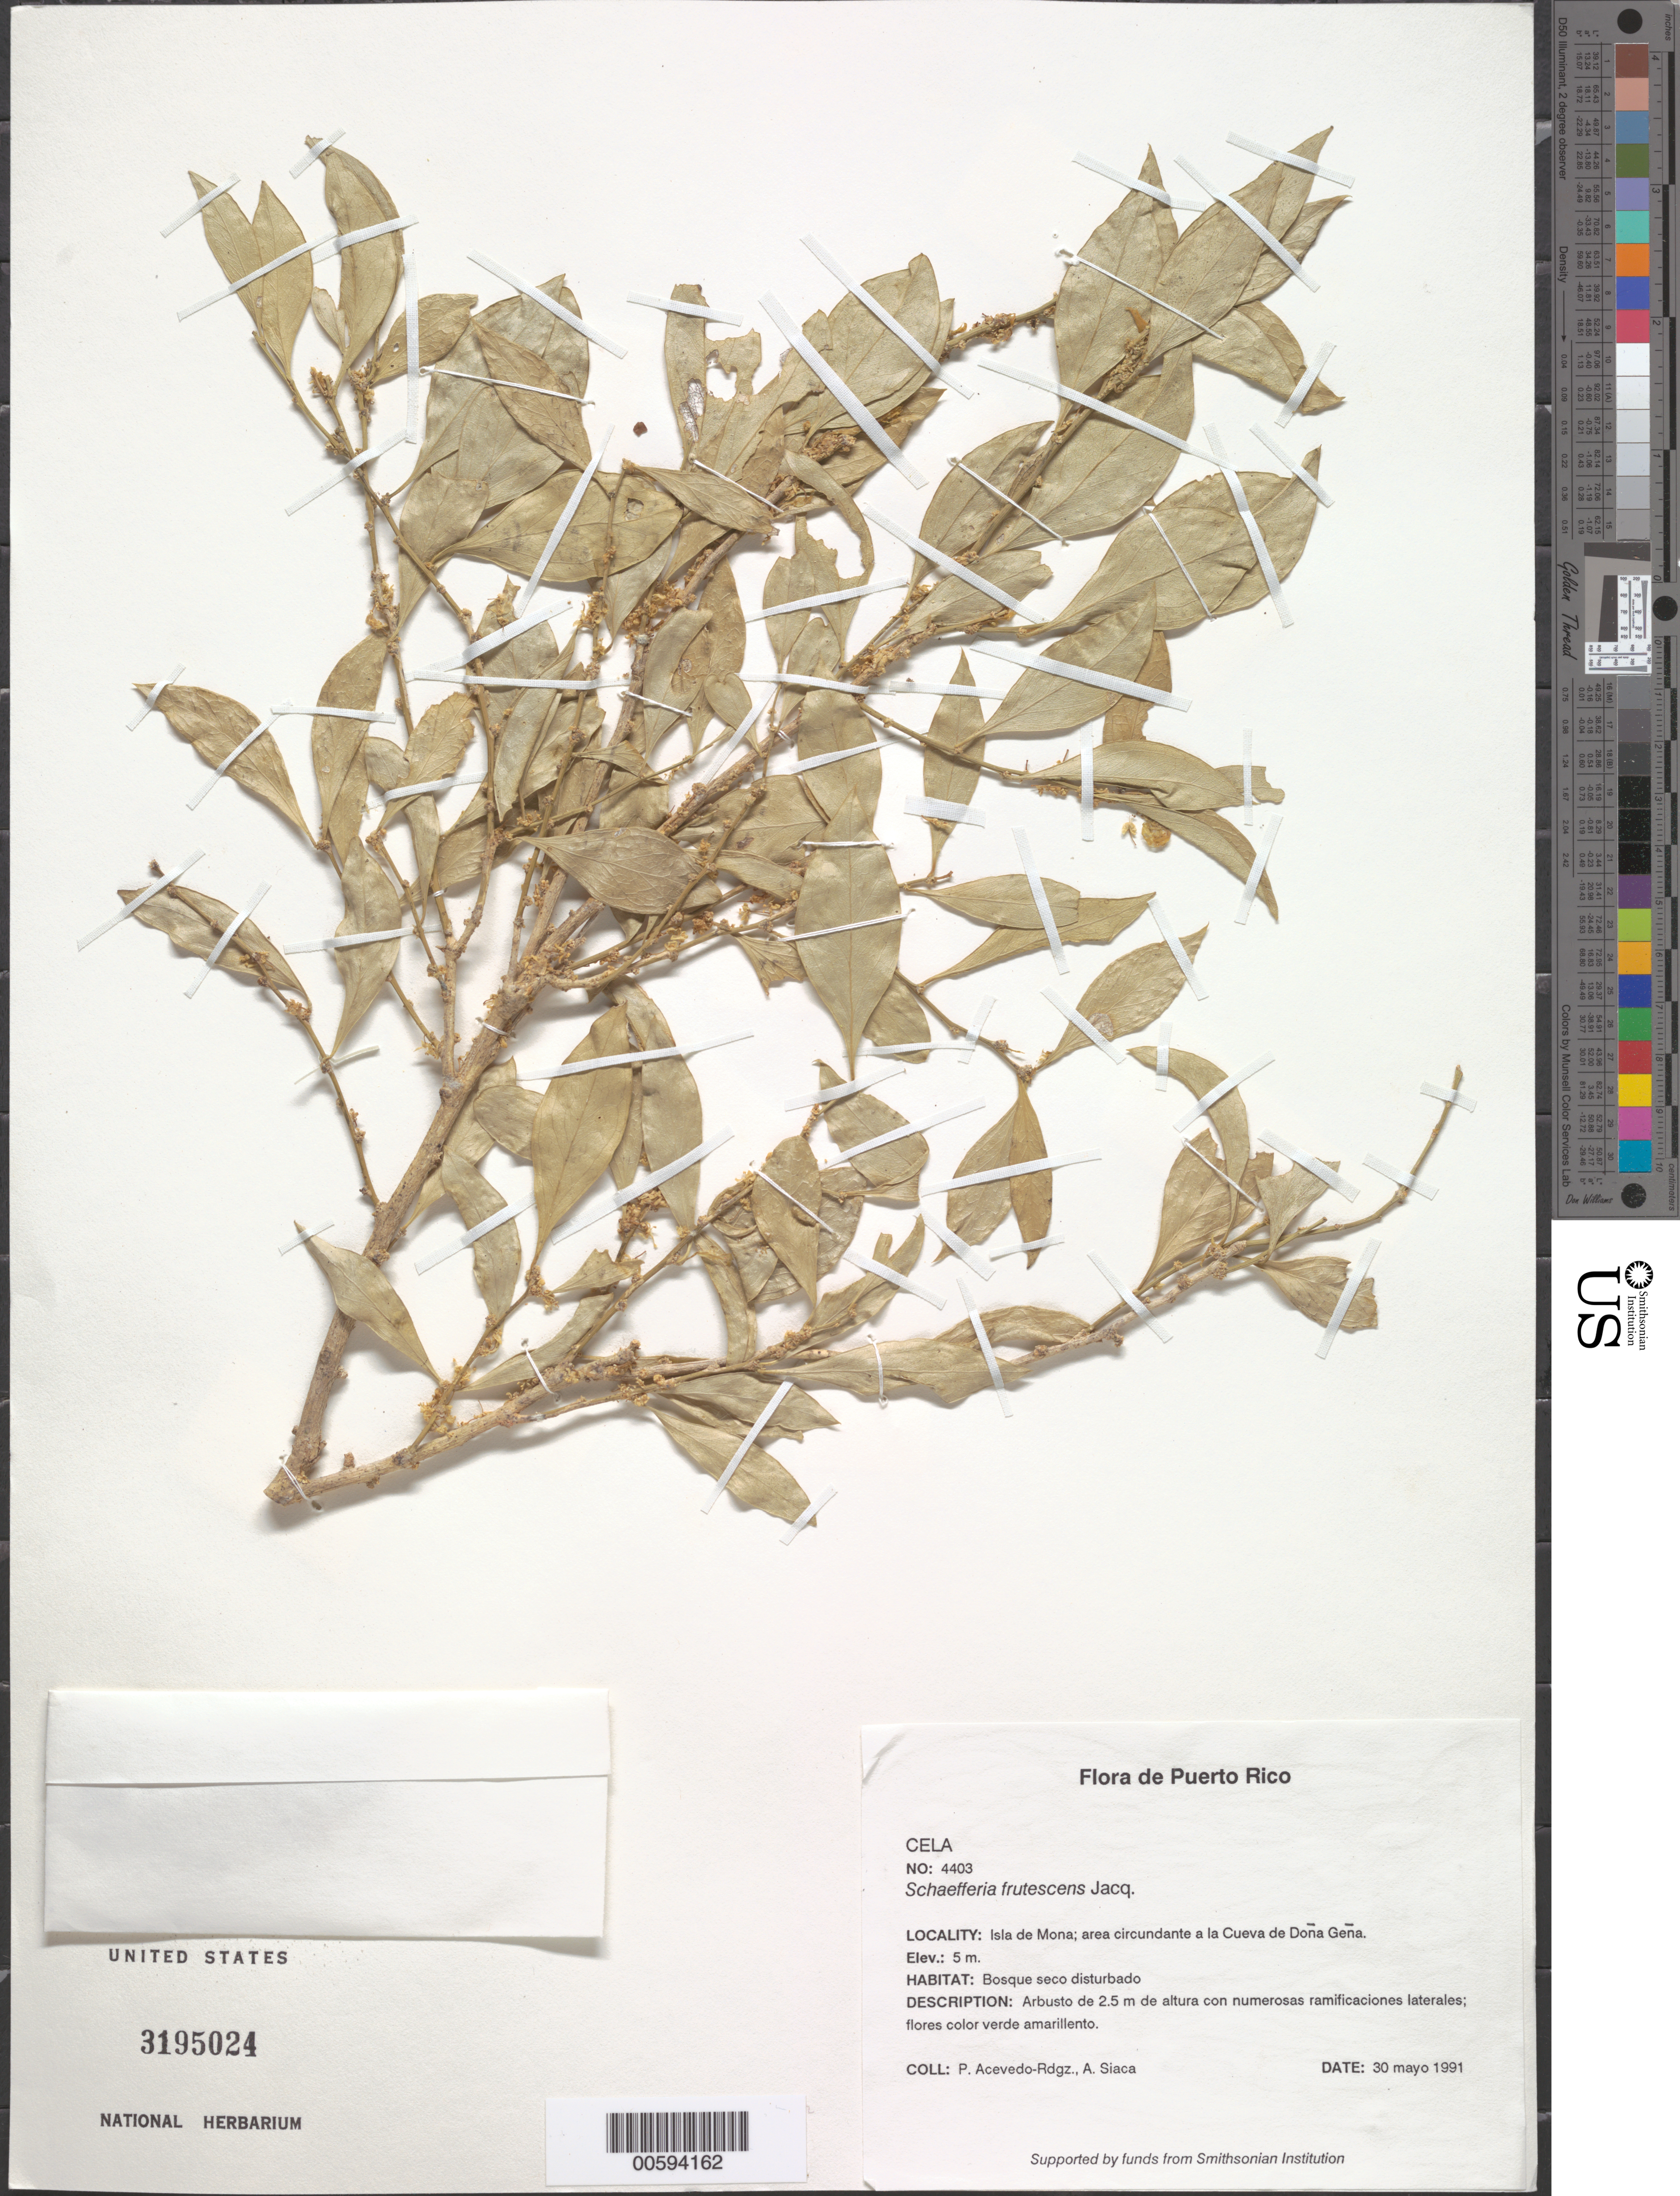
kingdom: Plantae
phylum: Tracheophyta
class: Magnoliopsida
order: Celastrales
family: Celastraceae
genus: Schaefferia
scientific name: Schaefferia frutescens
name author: Jacq.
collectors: P. Acevedo-Rodr. & A. Siaca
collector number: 4403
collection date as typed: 30 May 1991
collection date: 1991-05-30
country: Puerto Rico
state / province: Mayaguëz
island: Mona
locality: Isla de Mona; area circundante a la Cueva de Dona Gena.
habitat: Bosque seco disturbado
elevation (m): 5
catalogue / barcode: US 3195024